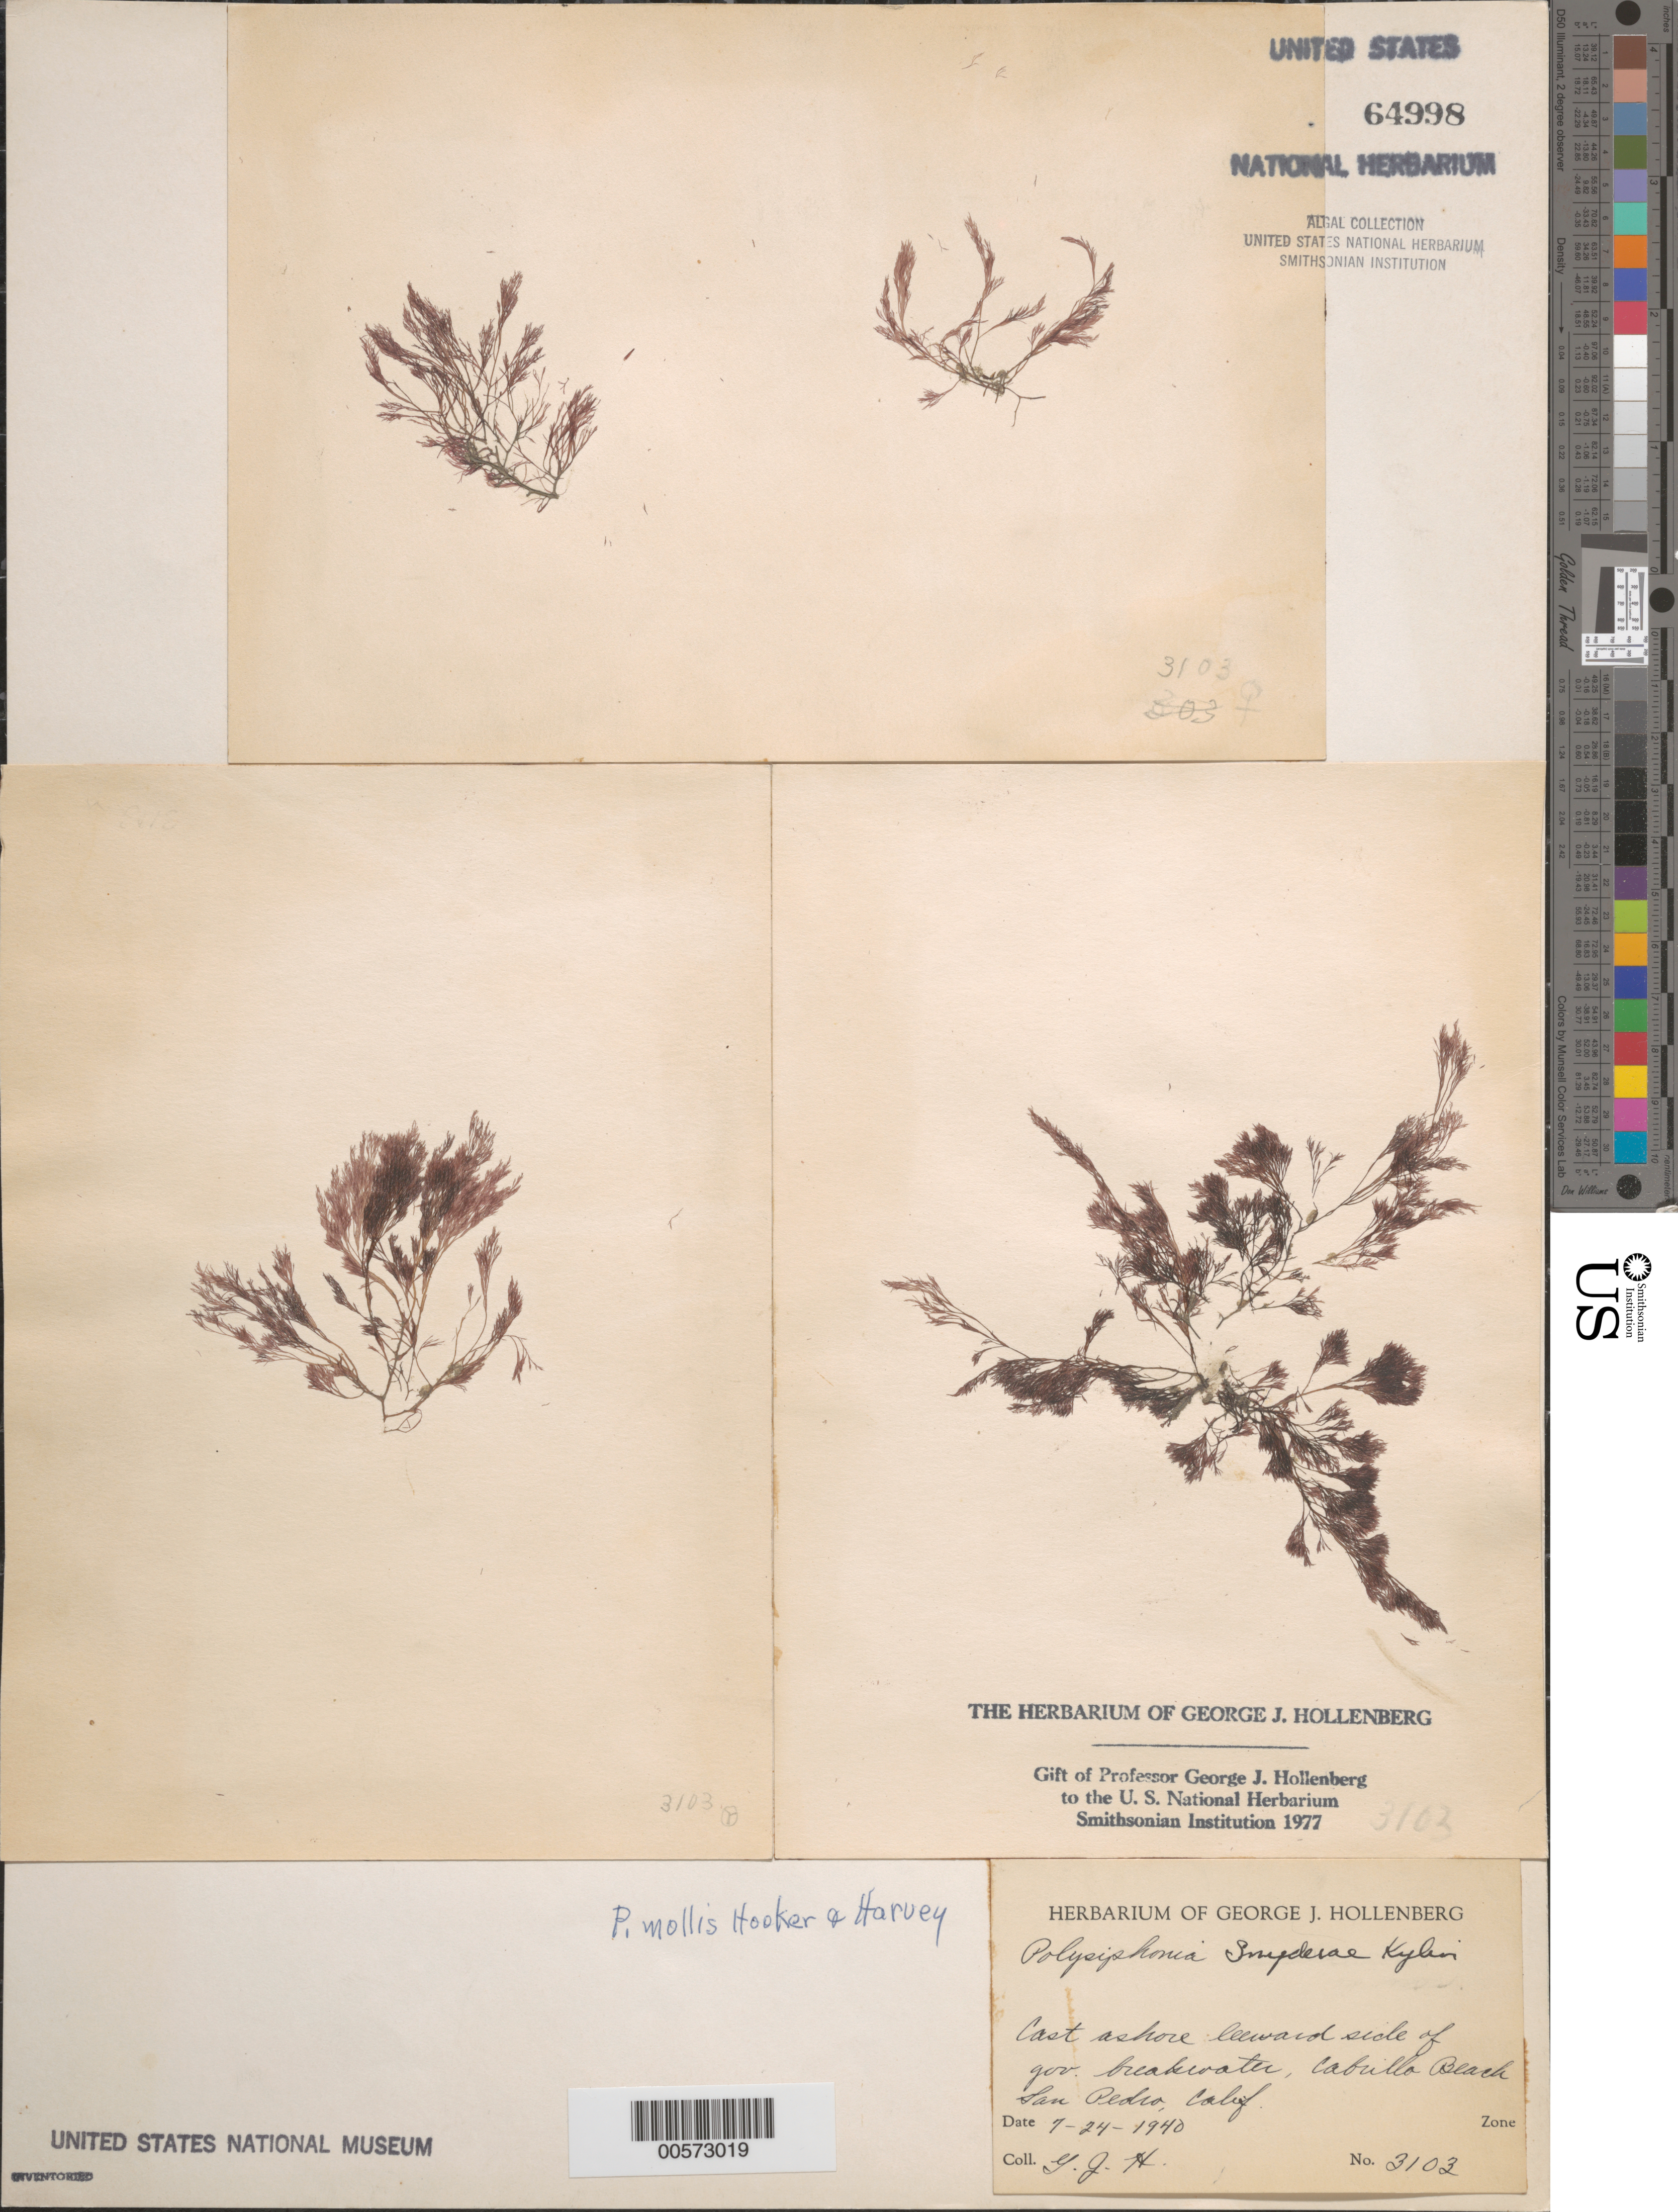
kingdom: Plantae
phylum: Rhodophyta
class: Florideophyceae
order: Ceramiales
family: Rhodomelaceae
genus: Polysiphonia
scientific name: Polysiphonia mollis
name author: Hook. f. & Harv.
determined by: Hollenberg, George J.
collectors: G. Hollenberg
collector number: GJH 3103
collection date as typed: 24 Jul 1940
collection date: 1940-07-24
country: United States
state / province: California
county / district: Los Angeles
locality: Cabrillo Beach, San Pedro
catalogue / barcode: US 64998